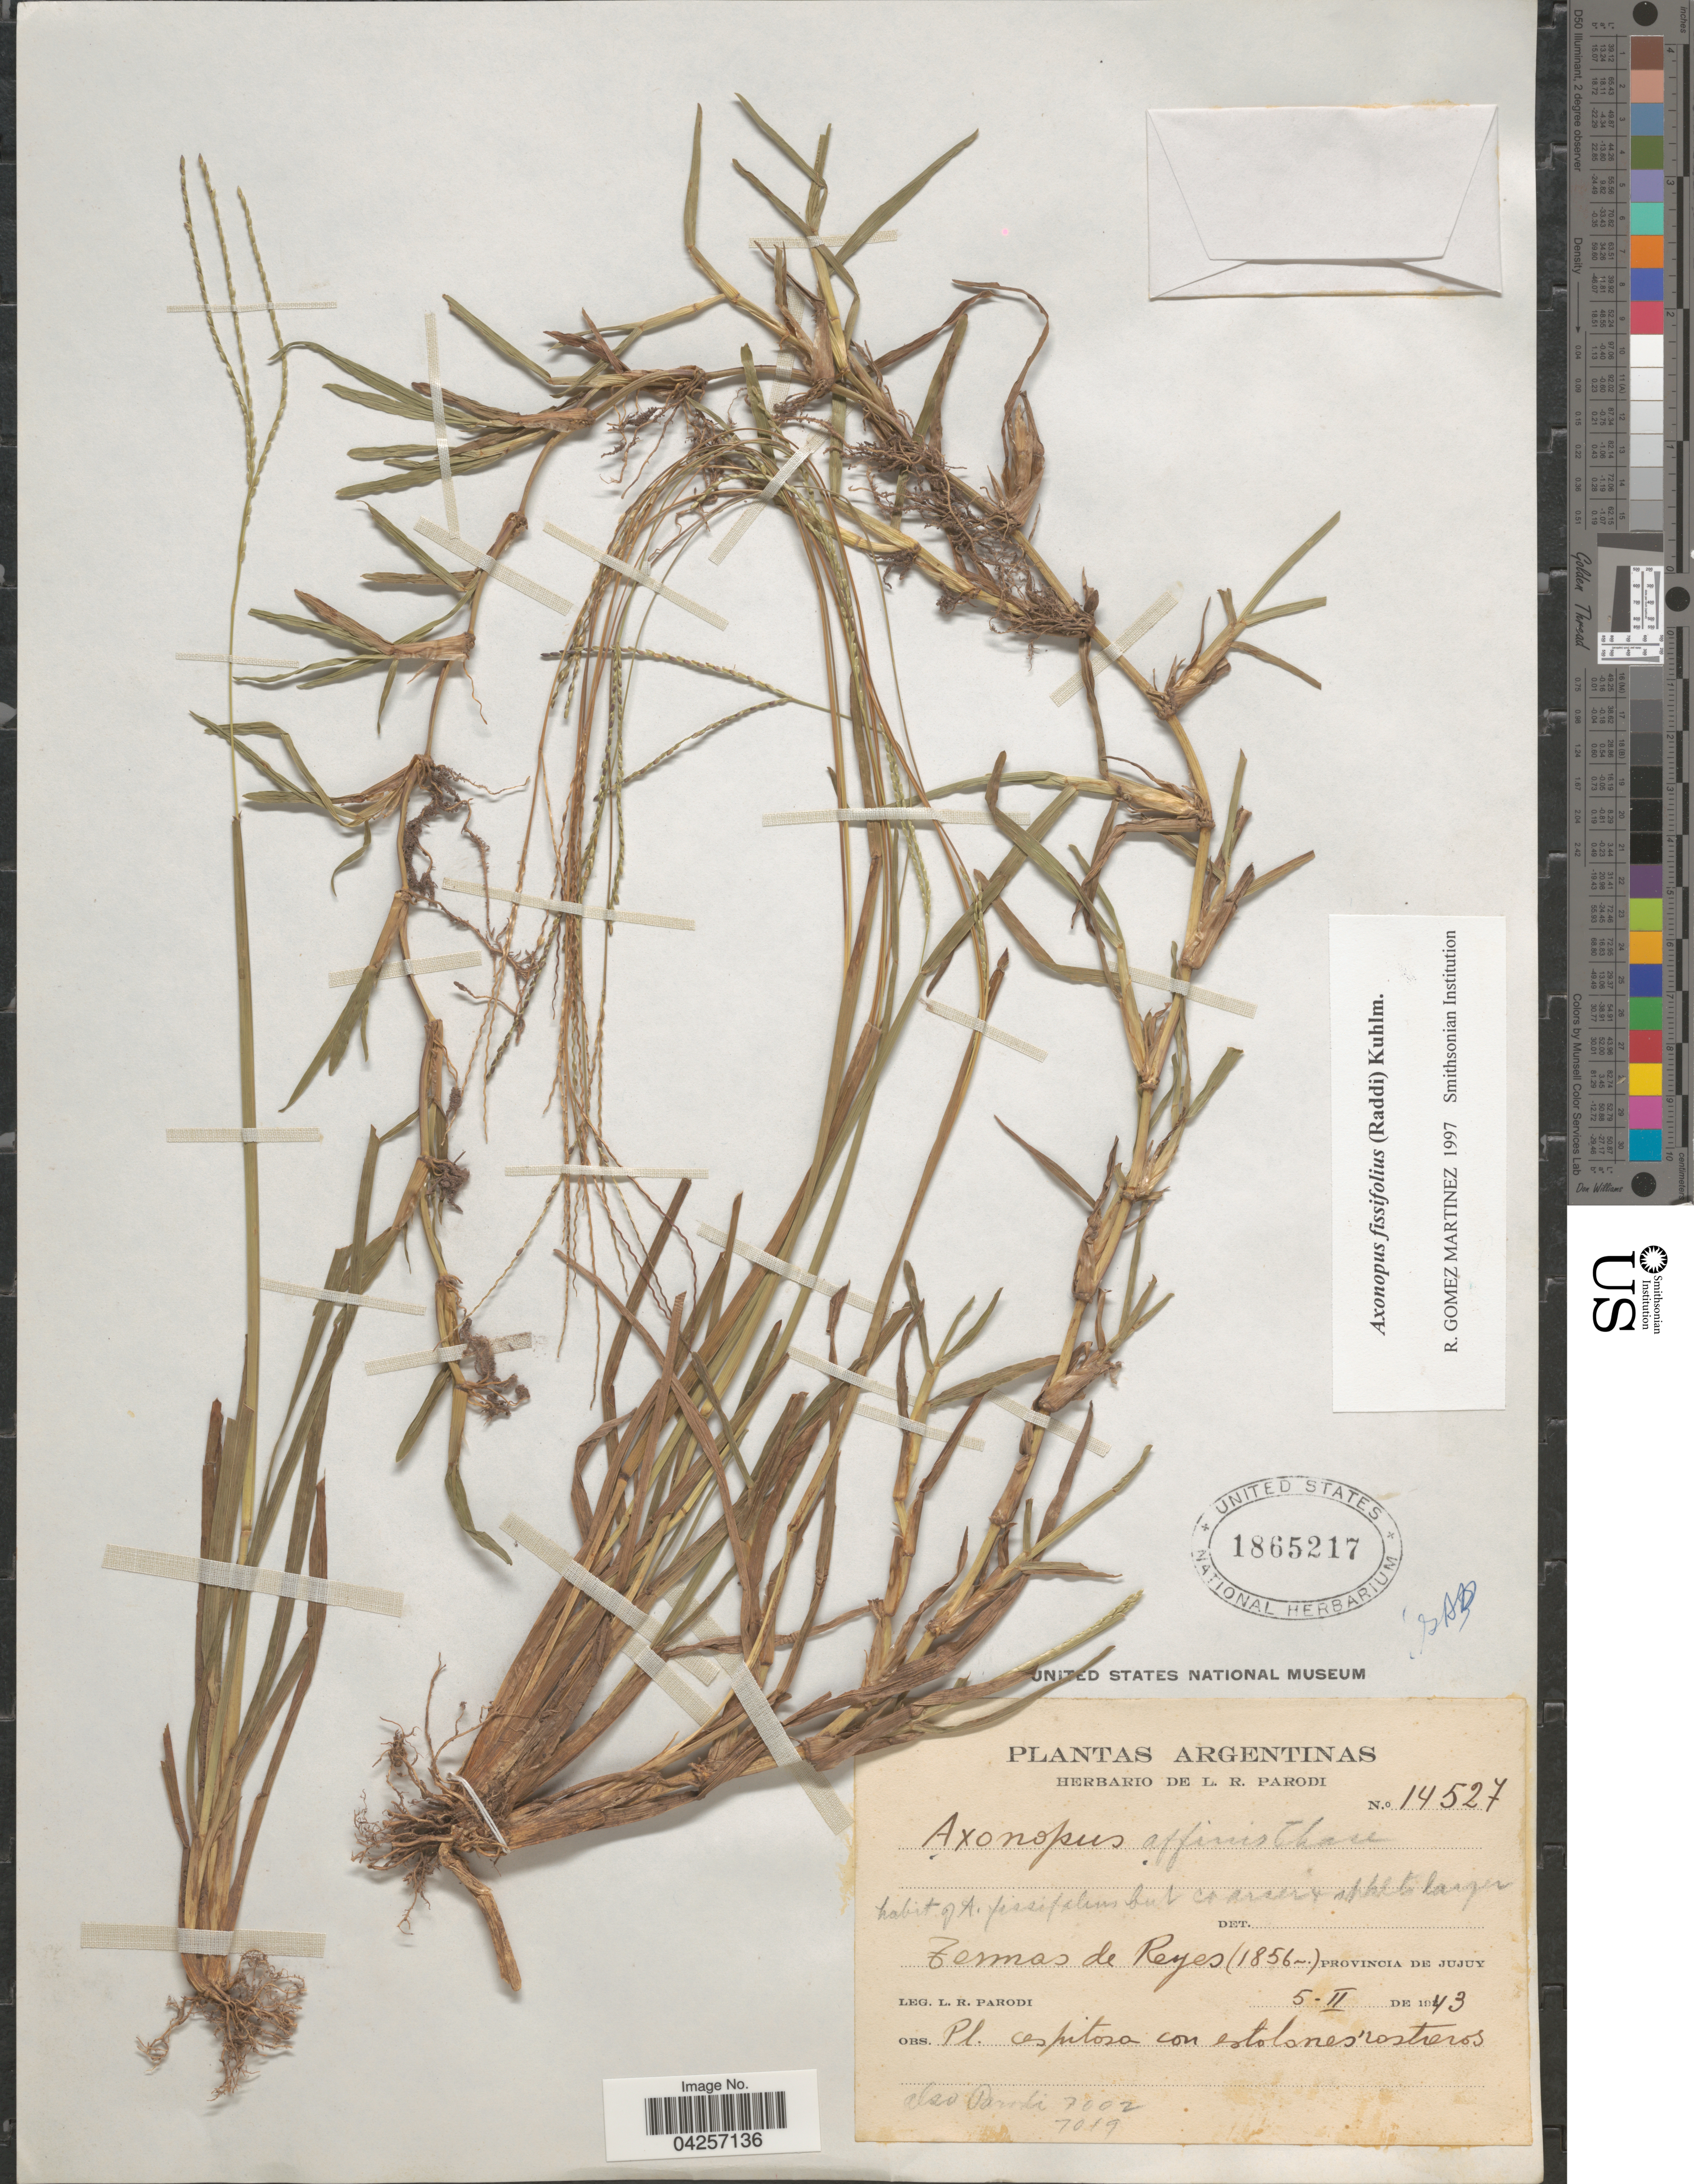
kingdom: Plantae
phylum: Tracheophyta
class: Liliopsida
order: Poales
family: Poaceae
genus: Axonopus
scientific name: Axonopus fissifolius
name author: (Raddi) Kuhlm.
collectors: L. R. Parodi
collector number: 14527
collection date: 1943-02-05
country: Argentina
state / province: Jujuy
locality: Termas de Reyes (1856).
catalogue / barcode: US 1865217